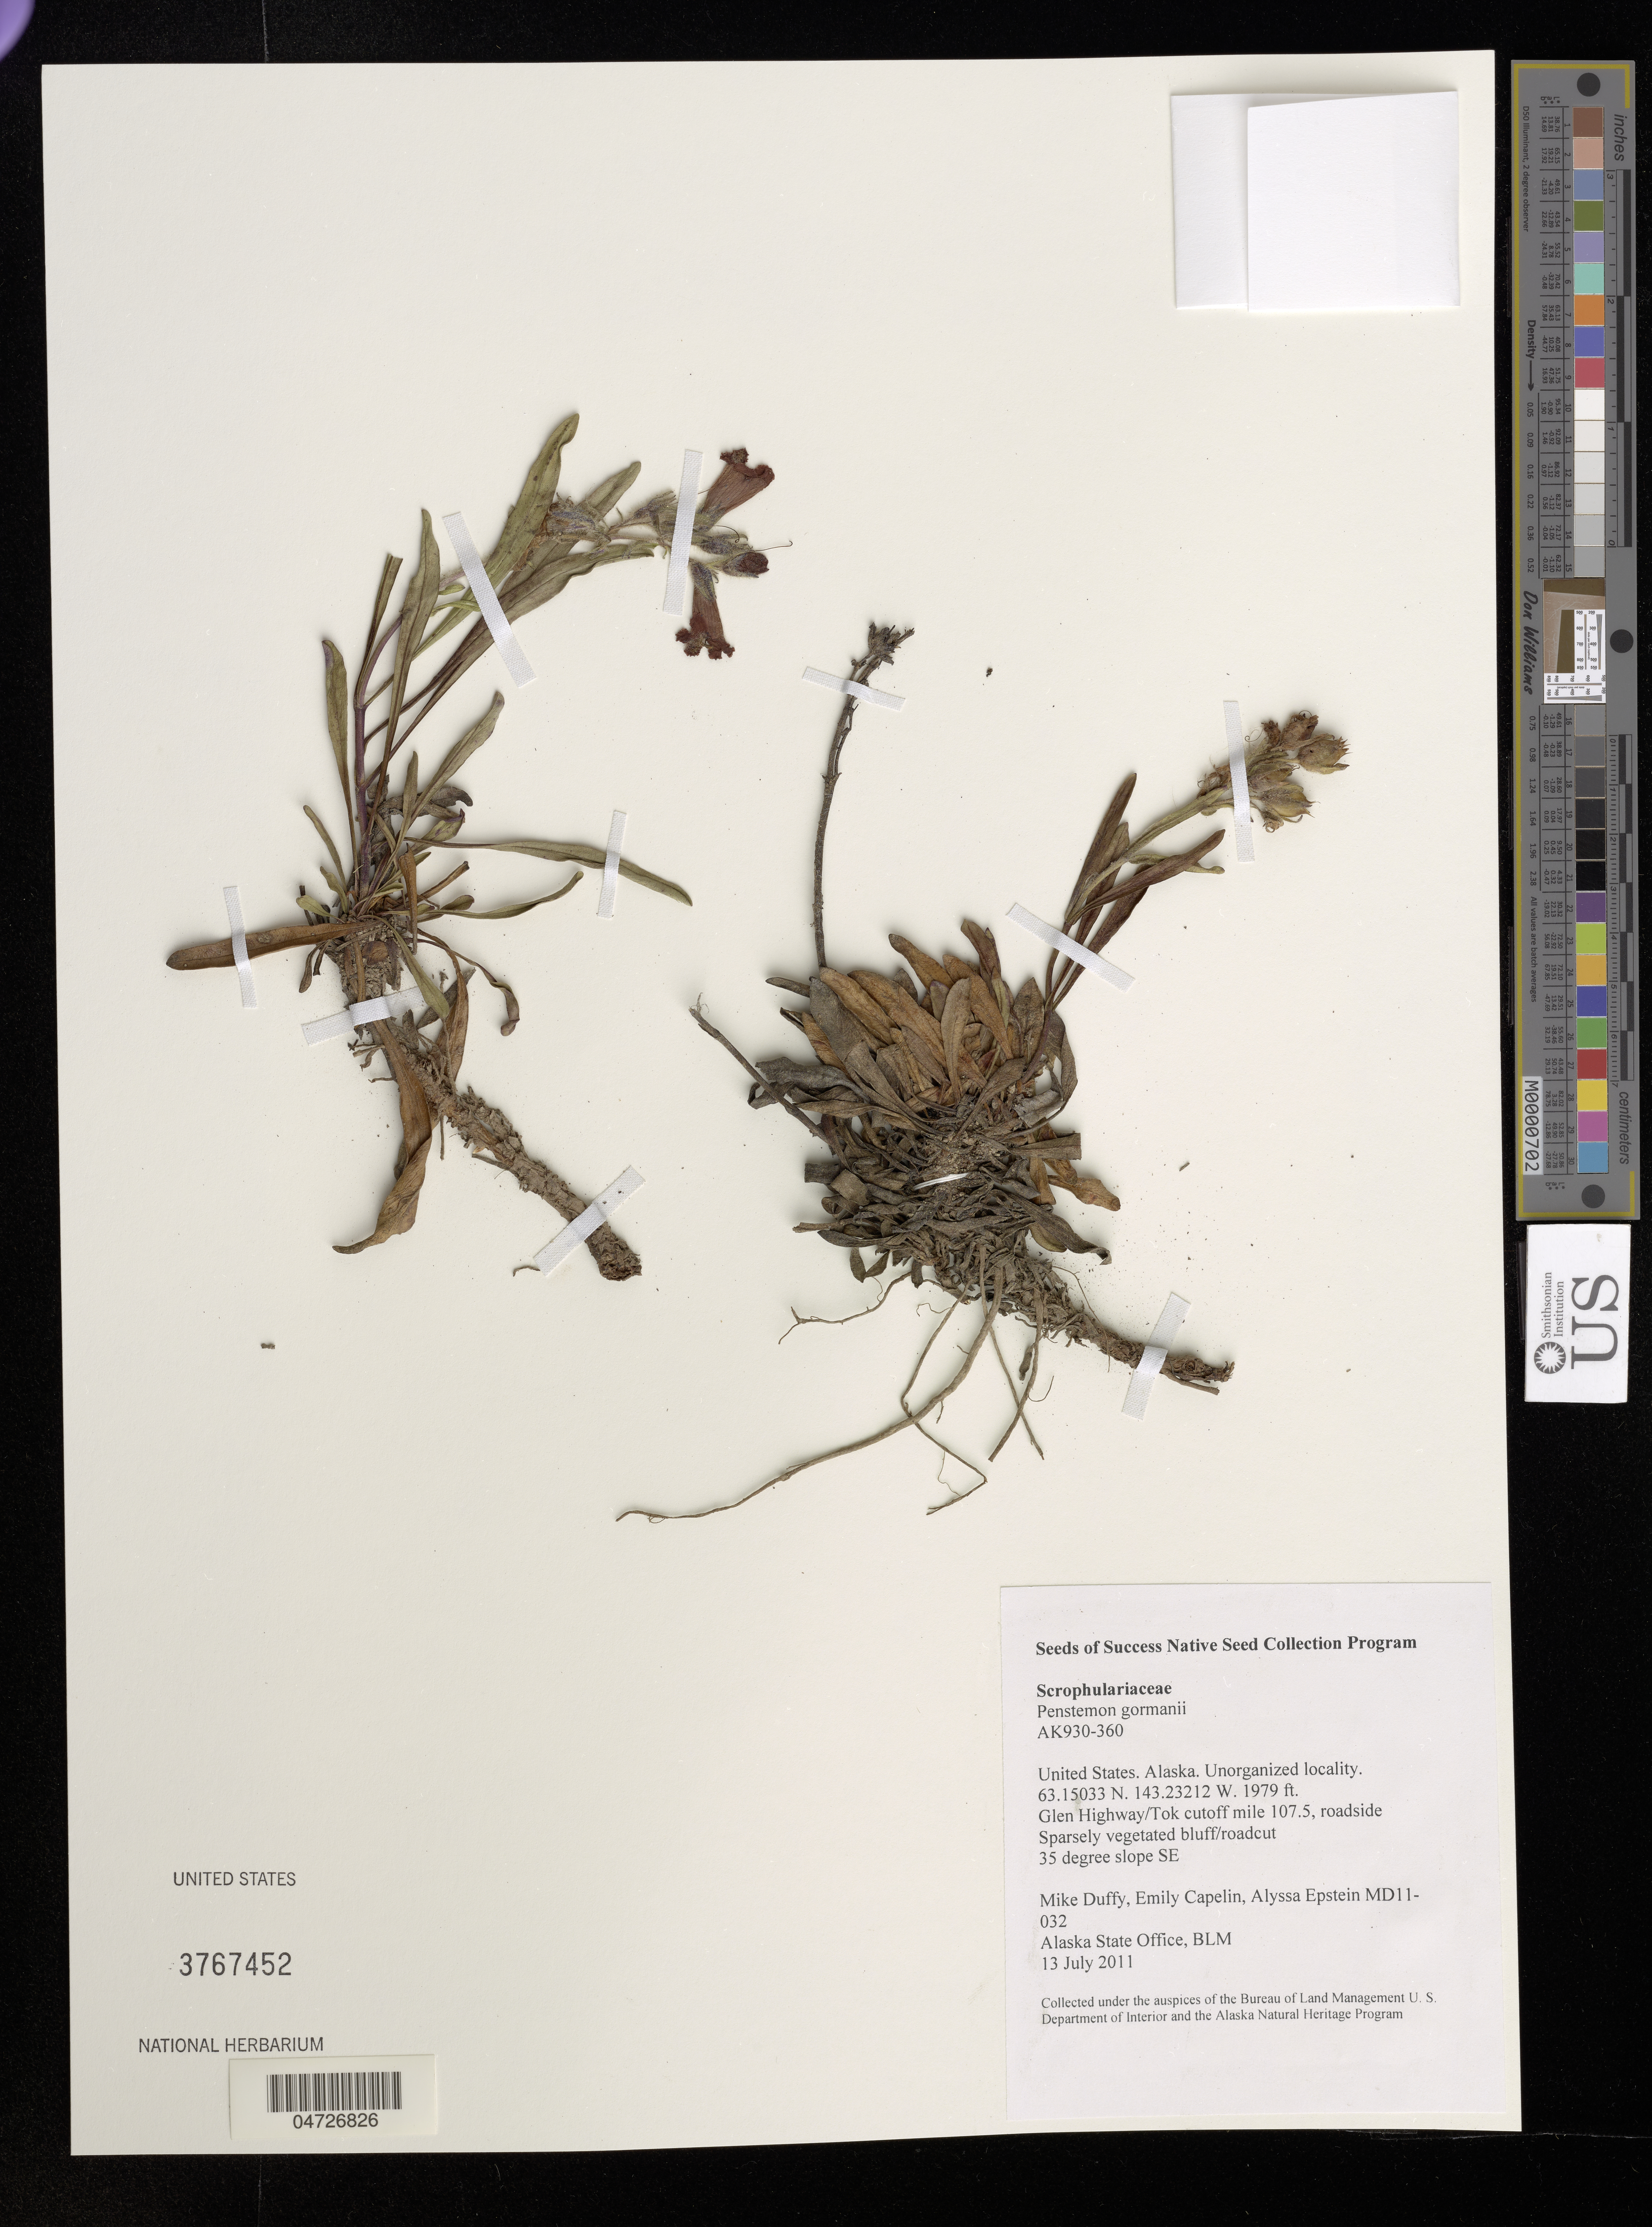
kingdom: Plantae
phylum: Tracheophyta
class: Magnoliopsida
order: Lamiales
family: Plantaginaceae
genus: Penstemon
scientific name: Penstemon gormanii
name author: Greene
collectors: M. Duffy, E. Capelin & A. Epstein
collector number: MD11-032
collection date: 2011-07-13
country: United States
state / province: Alaska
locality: Unorganized locality. Glen Highway/Tok cutoff mile 107.5, roadside Sparsely vegetated bluff/roadcut.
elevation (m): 603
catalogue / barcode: US 3767452